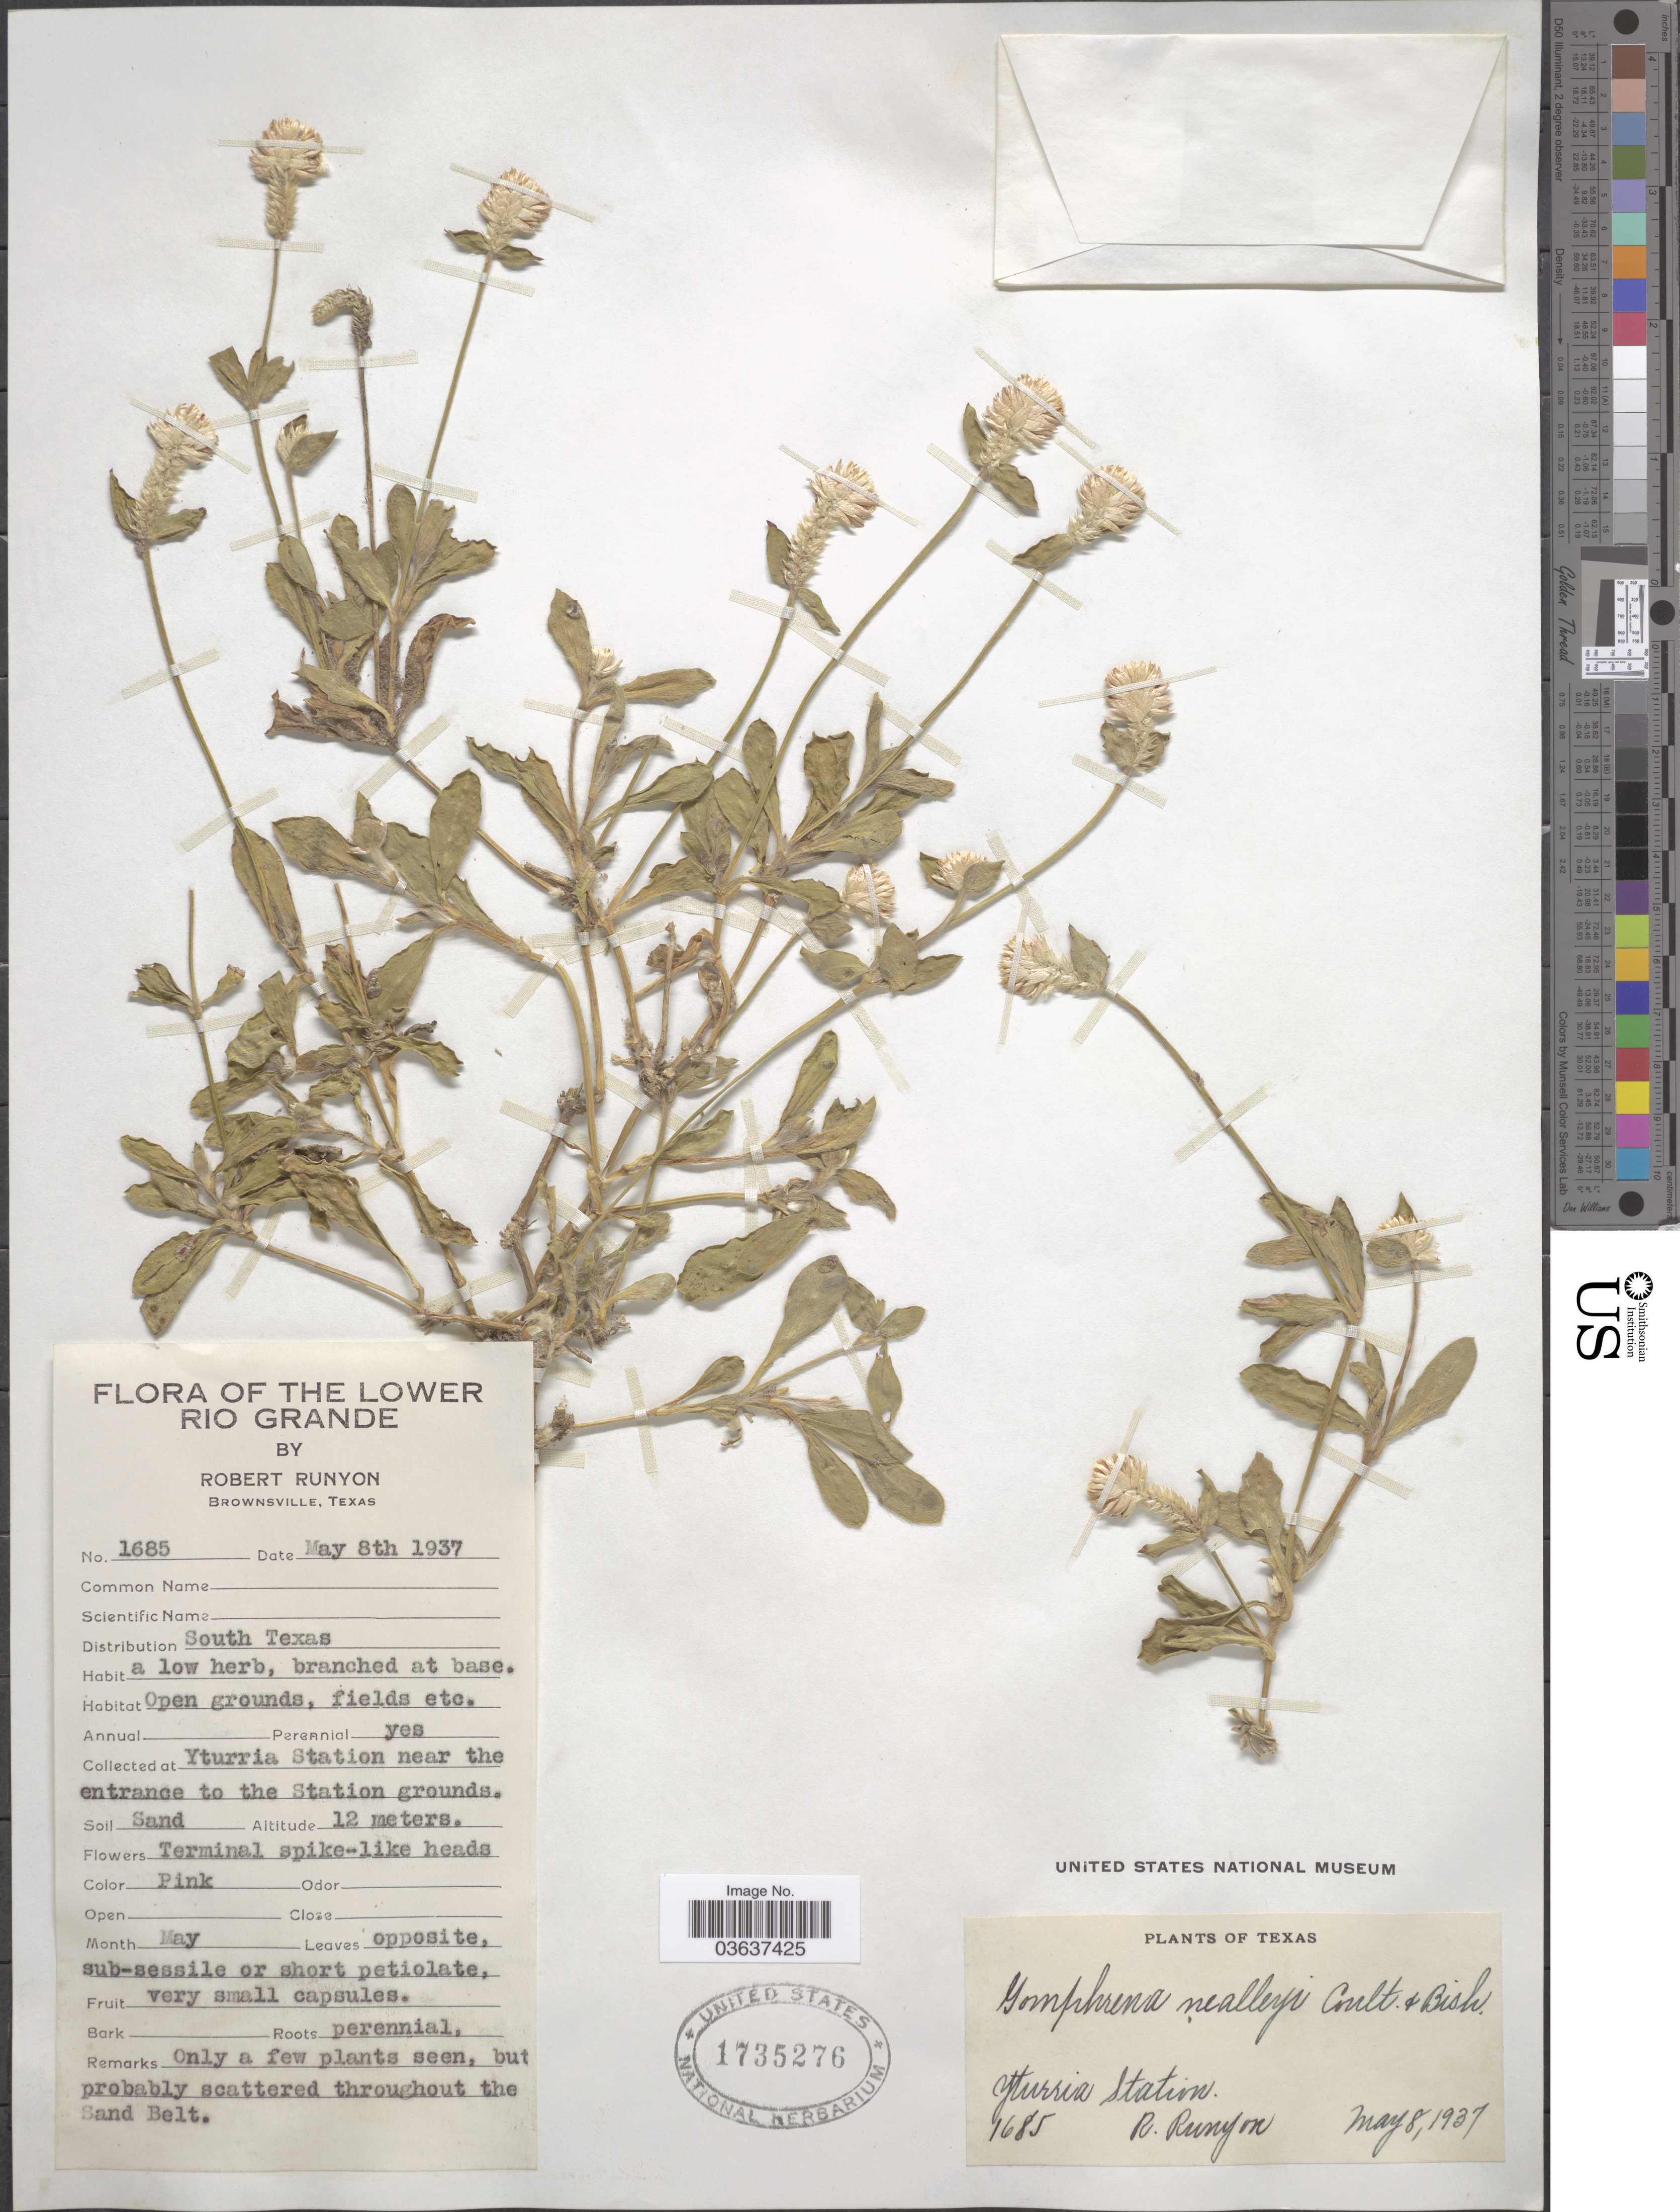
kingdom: Plantae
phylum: Tracheophyta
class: Magnoliopsida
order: Caryophyllales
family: Amaranthaceae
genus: Gomphrena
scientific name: Gomphrena nealleyi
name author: J.M. Coult. & Fisher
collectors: R. Runyon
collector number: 1685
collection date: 1937-05-08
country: United States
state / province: Texas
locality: Distribution South Texas. Yturria Station near the entrance to the Station grounds. Yturria Station.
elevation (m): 12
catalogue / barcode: US 1735276